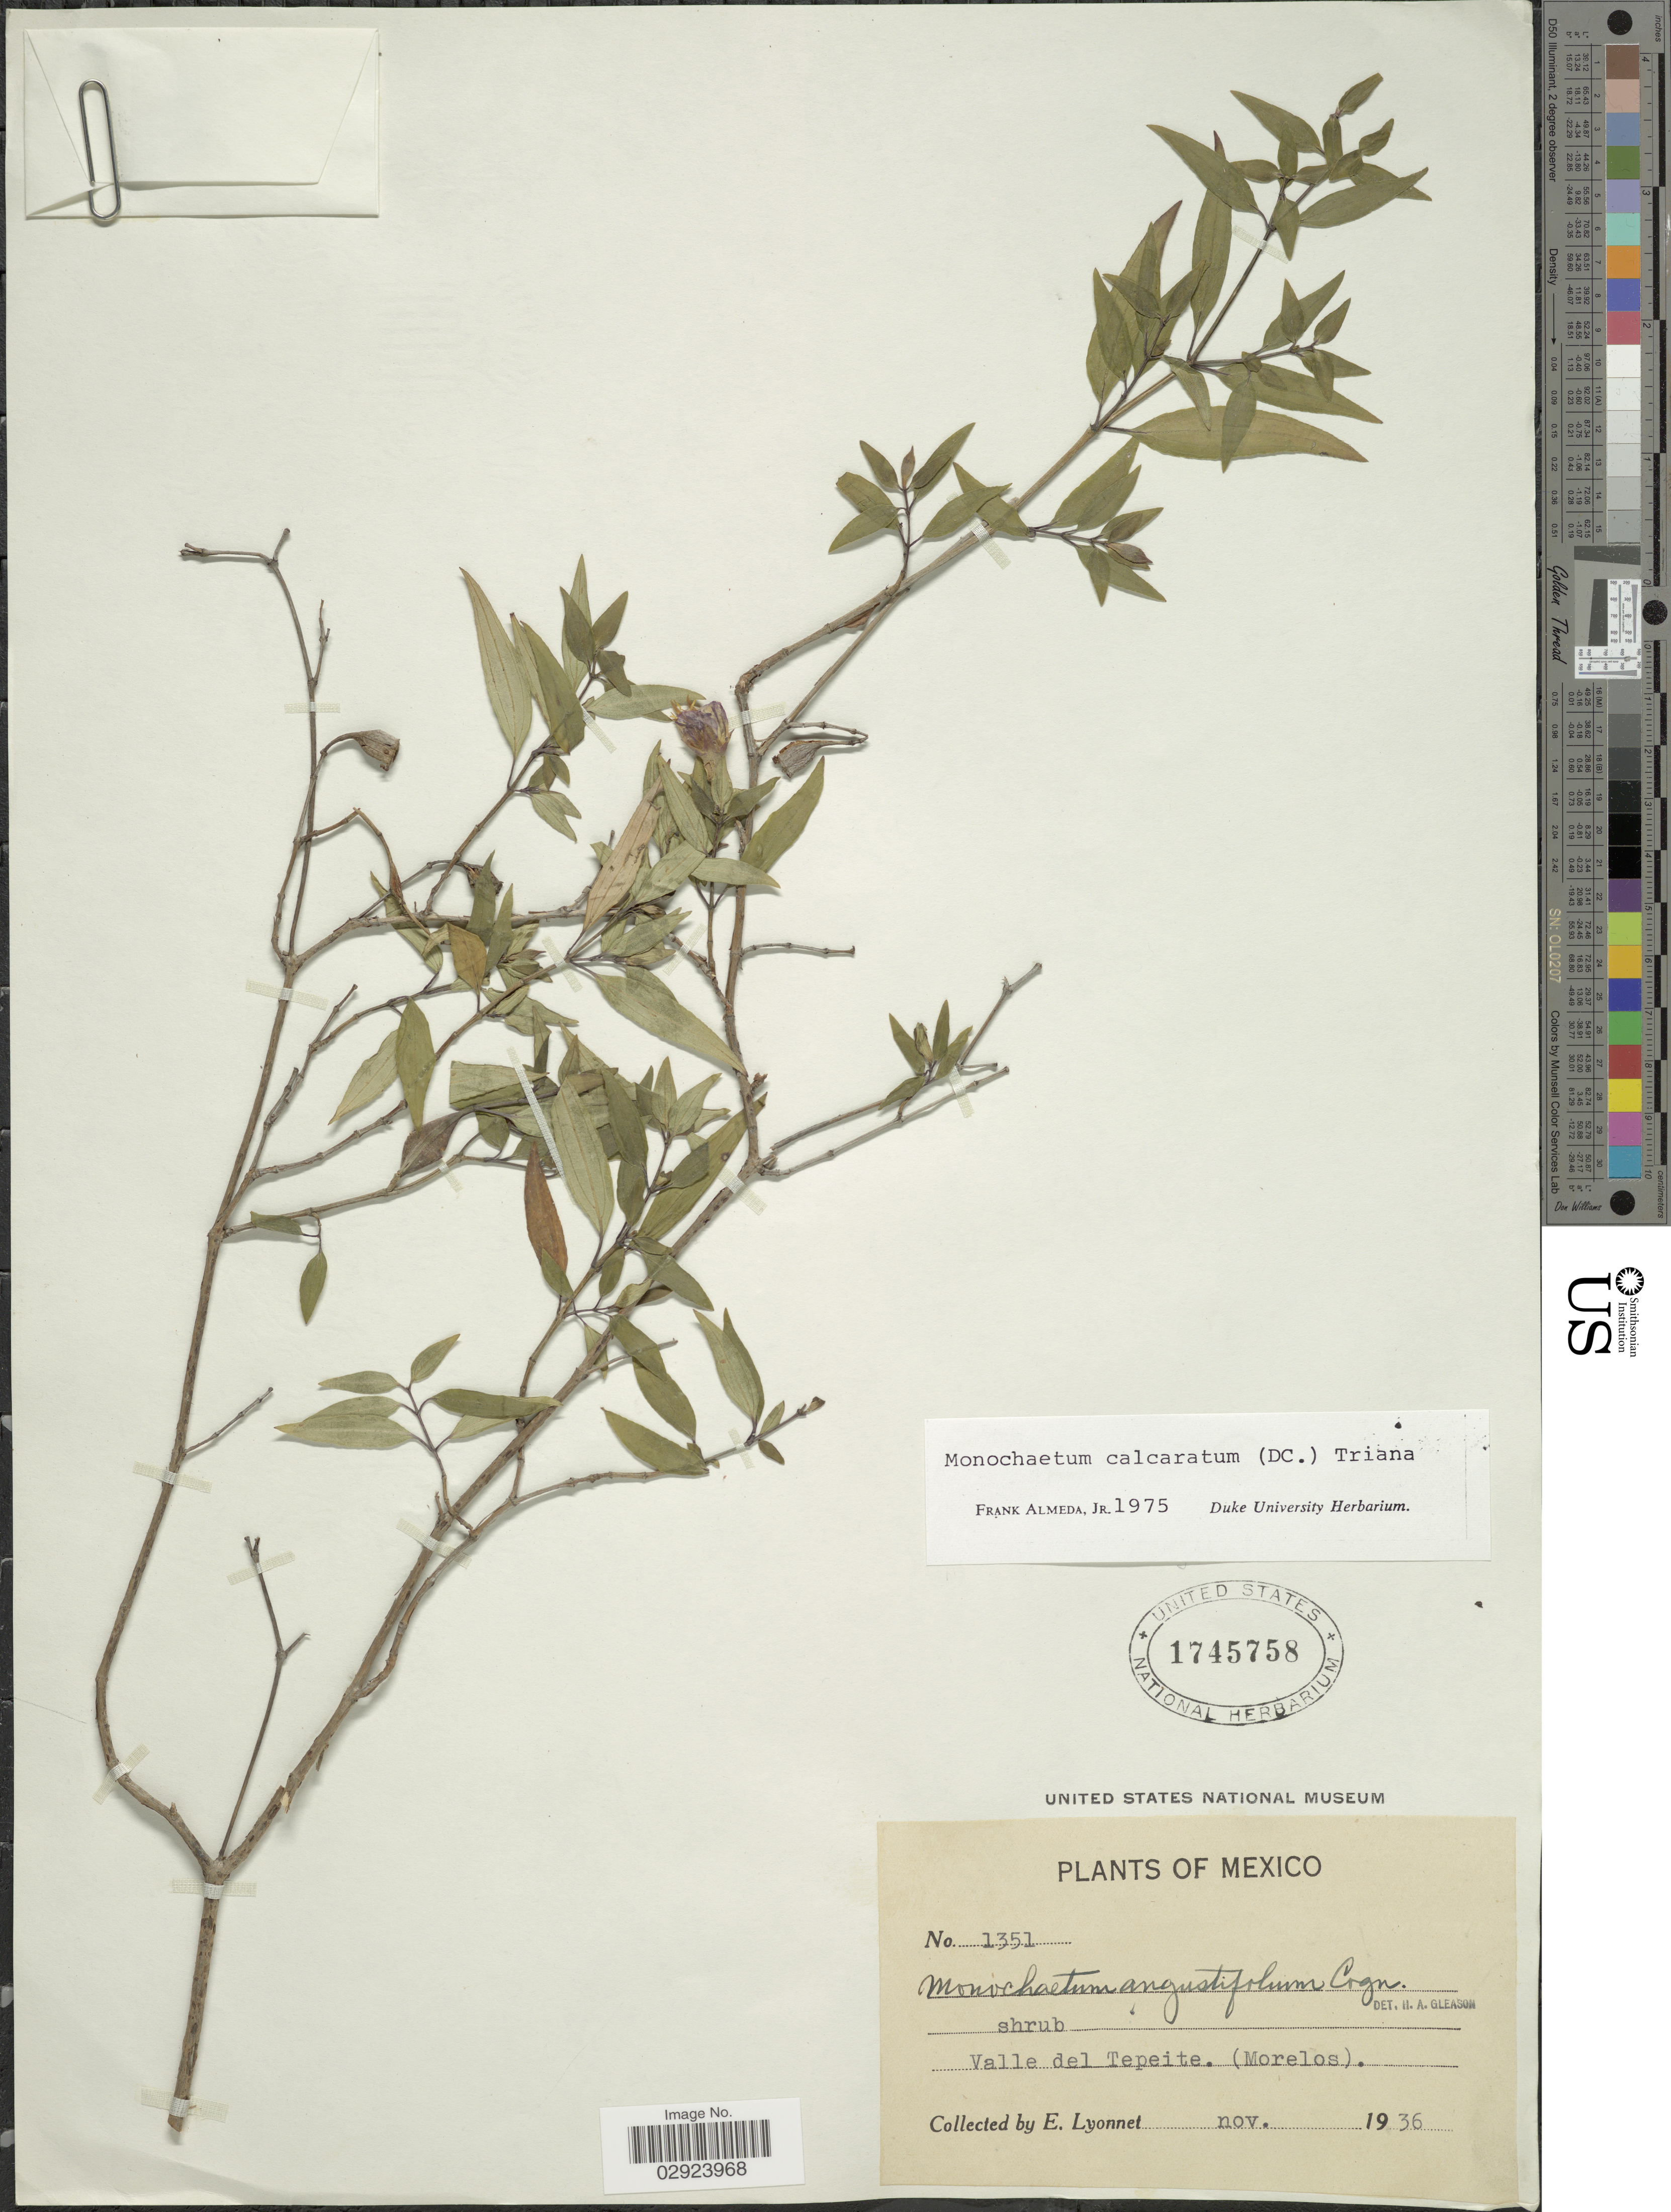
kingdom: Plantae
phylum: Tracheophyta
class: Magnoliopsida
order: Myrtales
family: Melastomataceae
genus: Monochaetum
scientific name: Monochaetum calcaratum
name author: (DC.) Triana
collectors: E. Lyonnet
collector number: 1351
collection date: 1936-11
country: Mexico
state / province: Morelos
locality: Valle del Tepeite.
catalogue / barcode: US 1745758